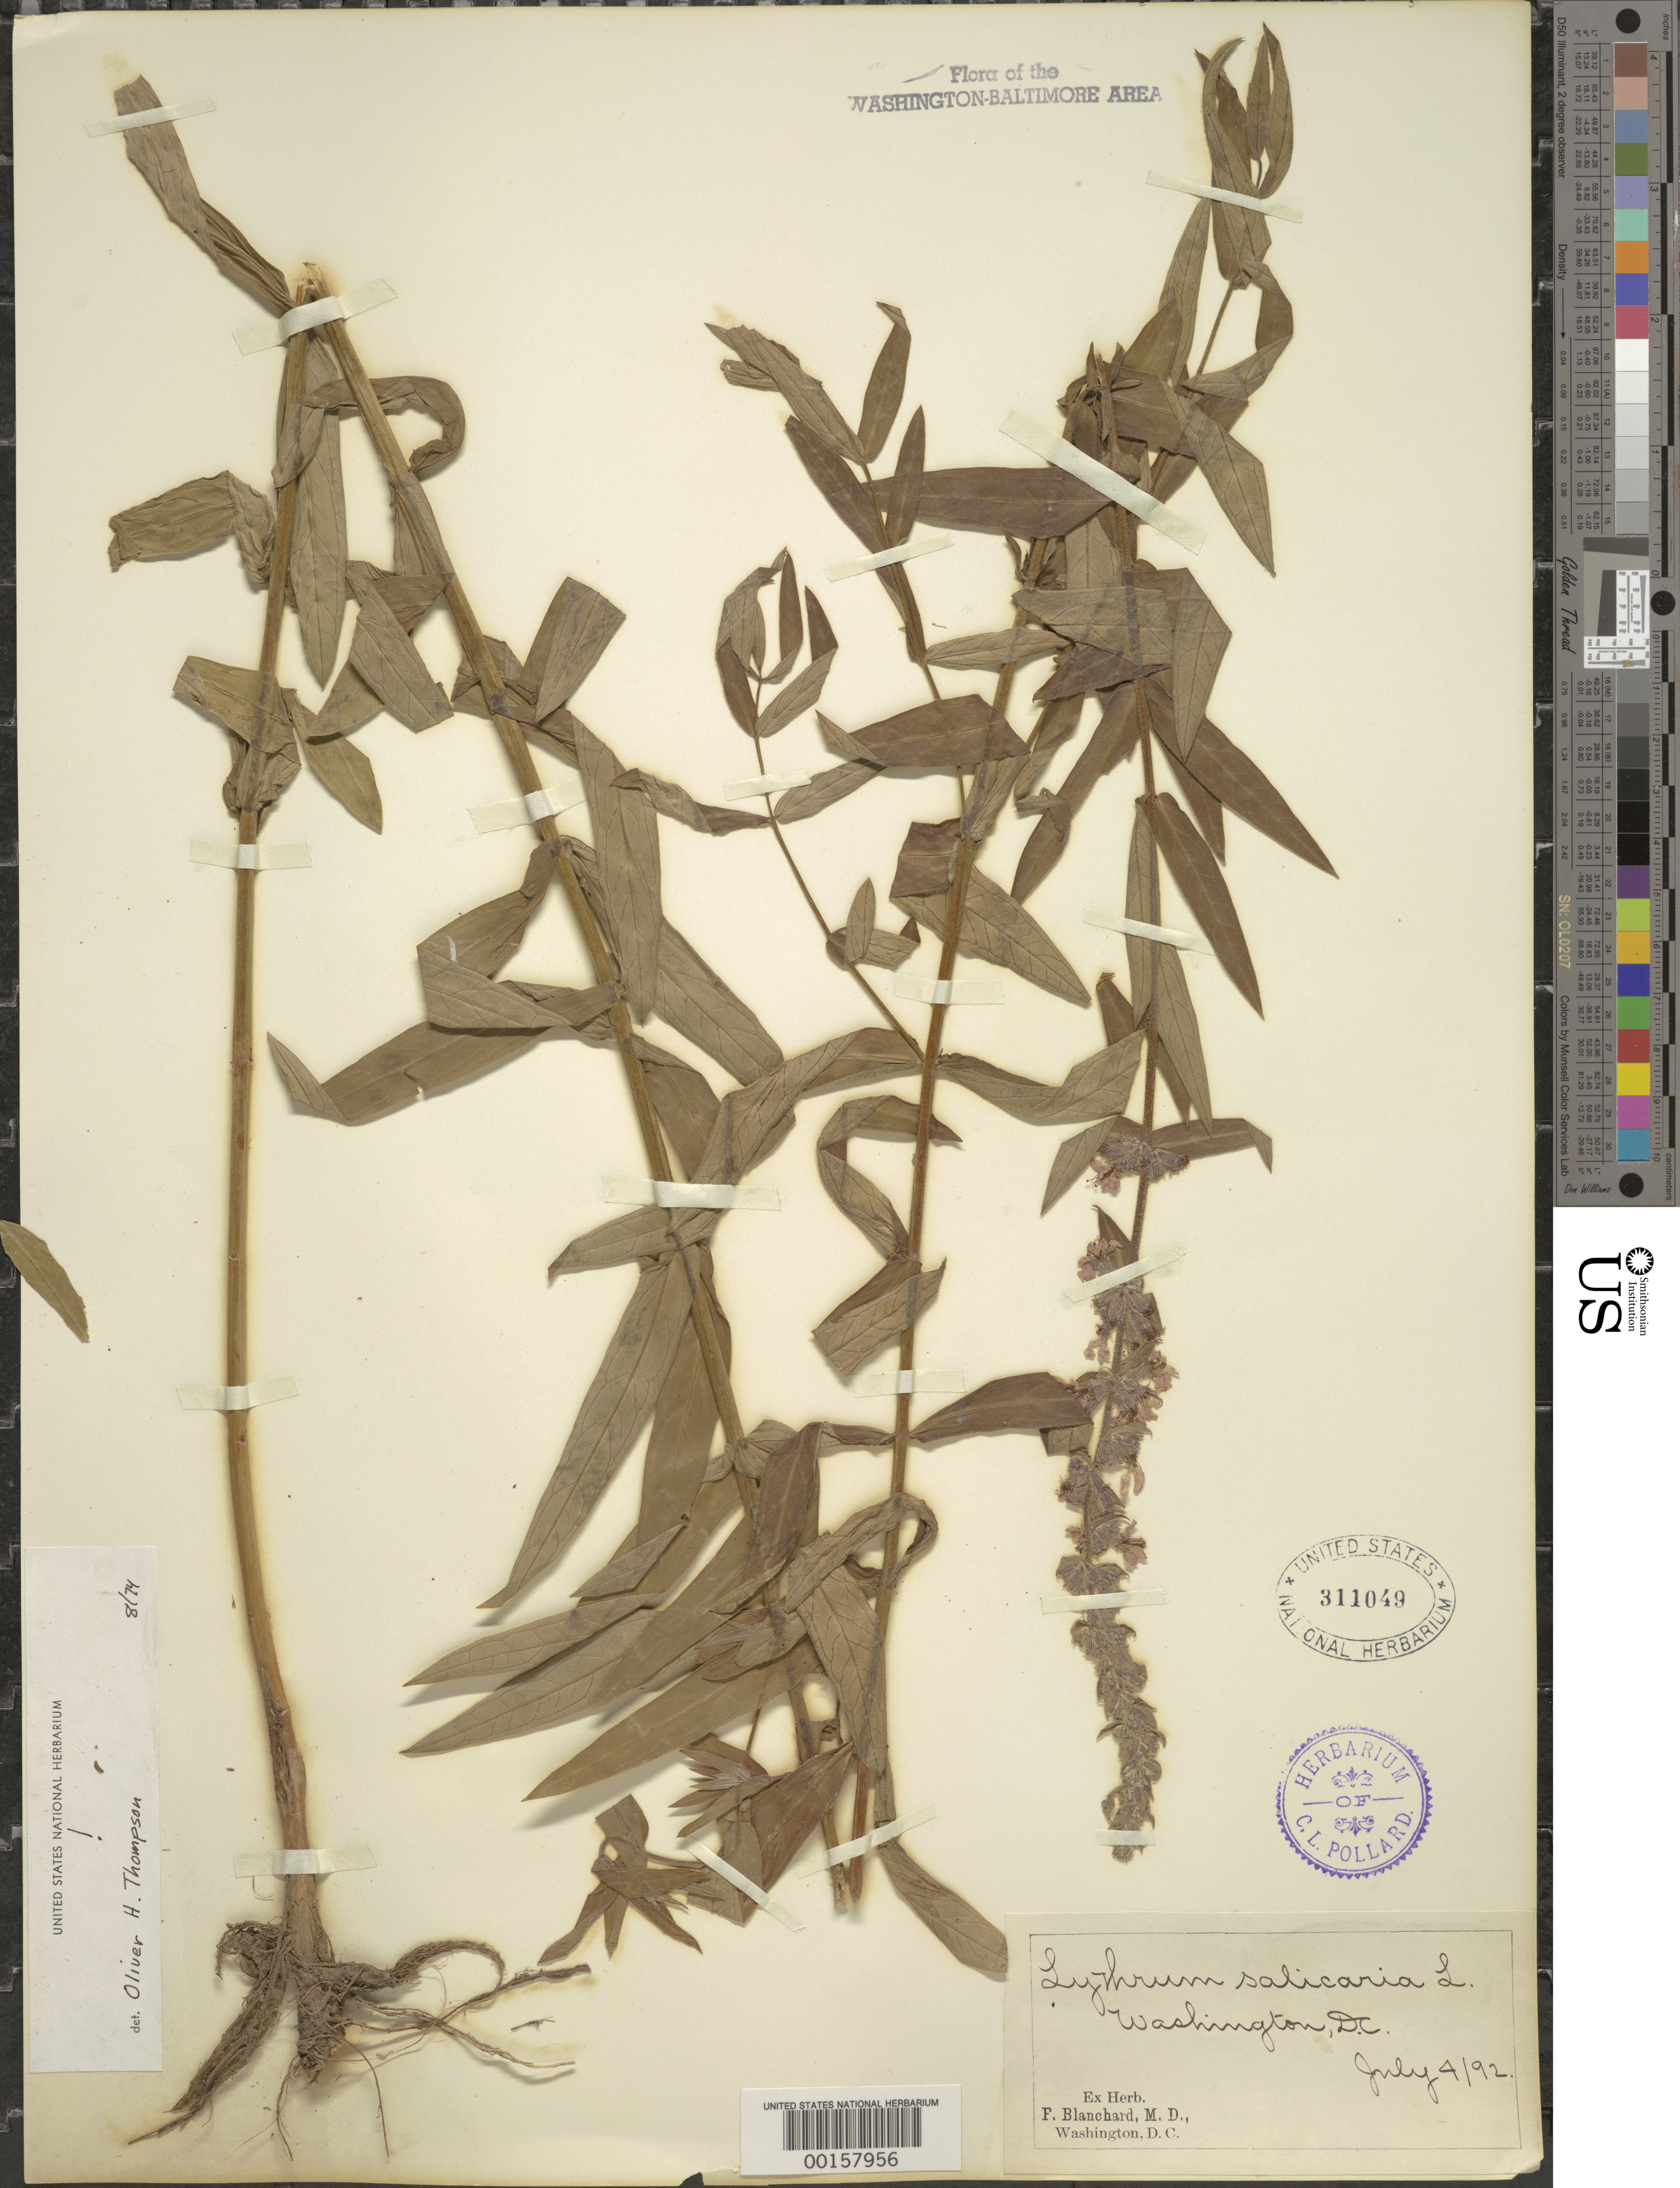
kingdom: Plantae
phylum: Tracheophyta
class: Magnoliopsida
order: Myrtales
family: Lythraceae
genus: Lythrum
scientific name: Lythrum salicaria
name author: L.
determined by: Thompson, O. H.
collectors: M. Blanchard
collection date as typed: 04 Jul 1892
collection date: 1892-07-04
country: United States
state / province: District of Columbia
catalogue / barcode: US 311049